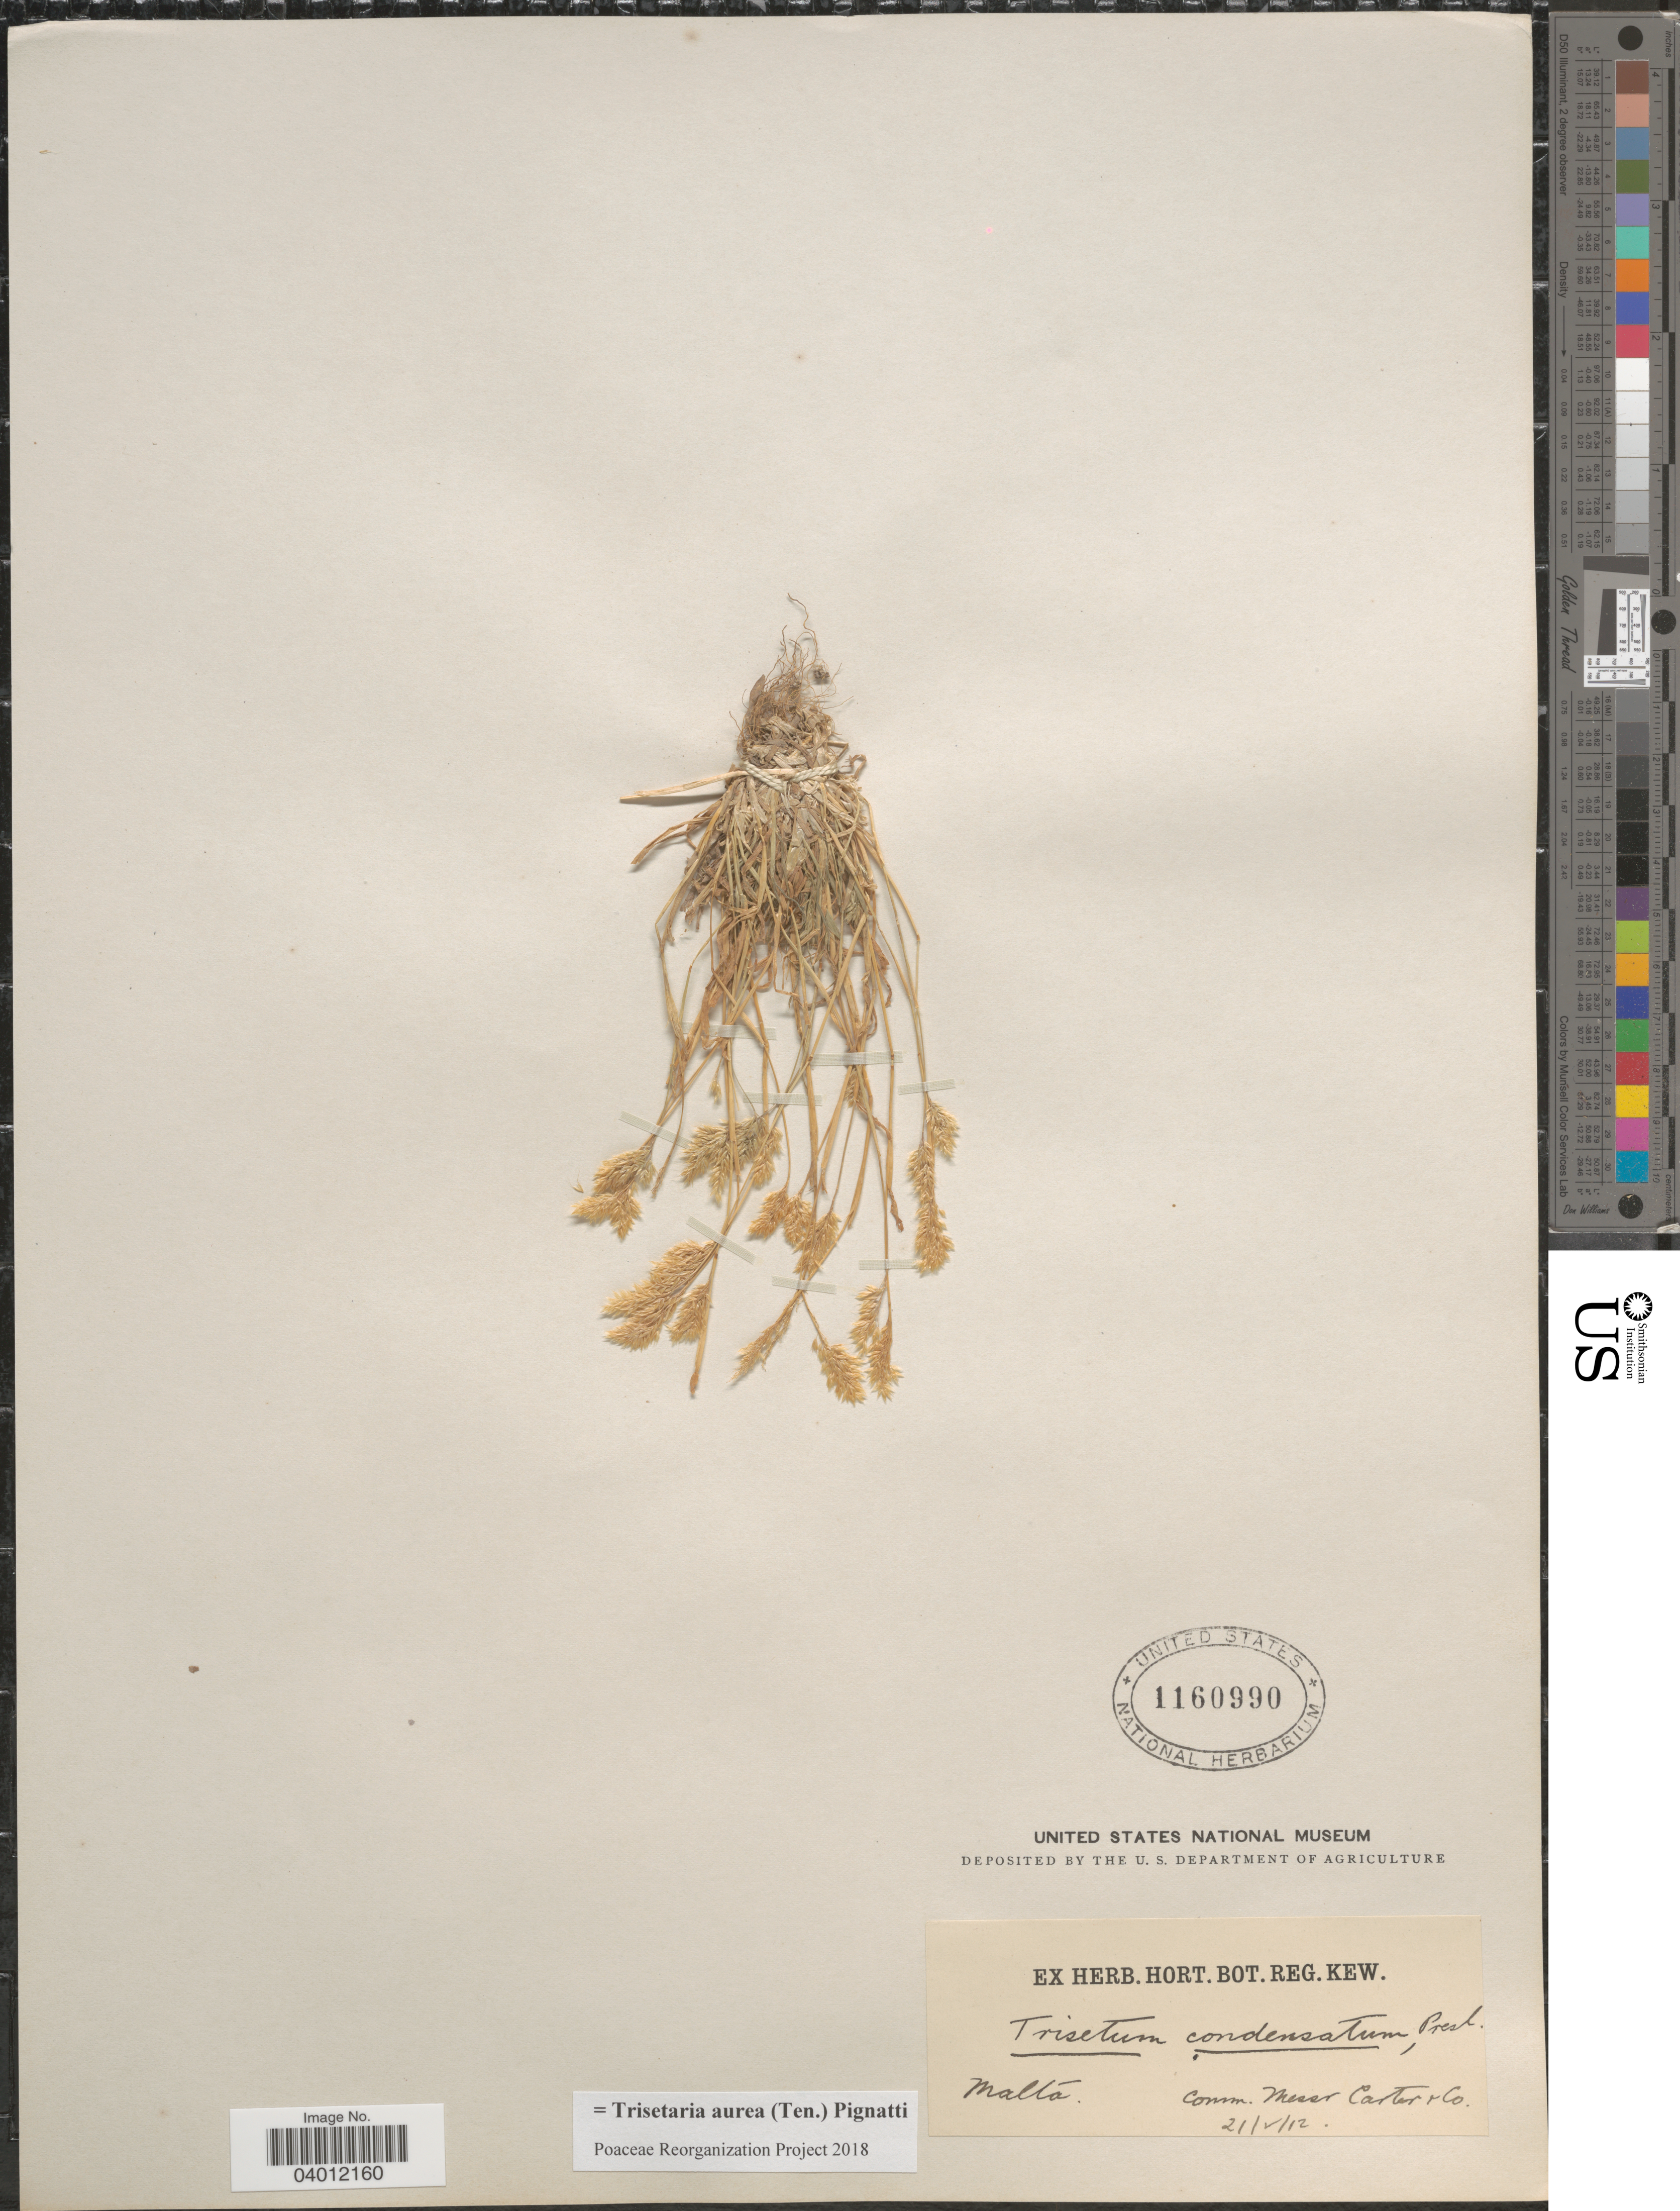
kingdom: Plantae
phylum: Tracheophyta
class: Liliopsida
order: Poales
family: Poaceae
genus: Trisetaria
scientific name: Trisetaria aurea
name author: (Ten.) Pignatti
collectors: Ex herb. Hort. Bot. Reg. Kew.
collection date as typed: Transcribed d/m/y: 21/5/12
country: Malta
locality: Malta.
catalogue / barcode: US 1160990